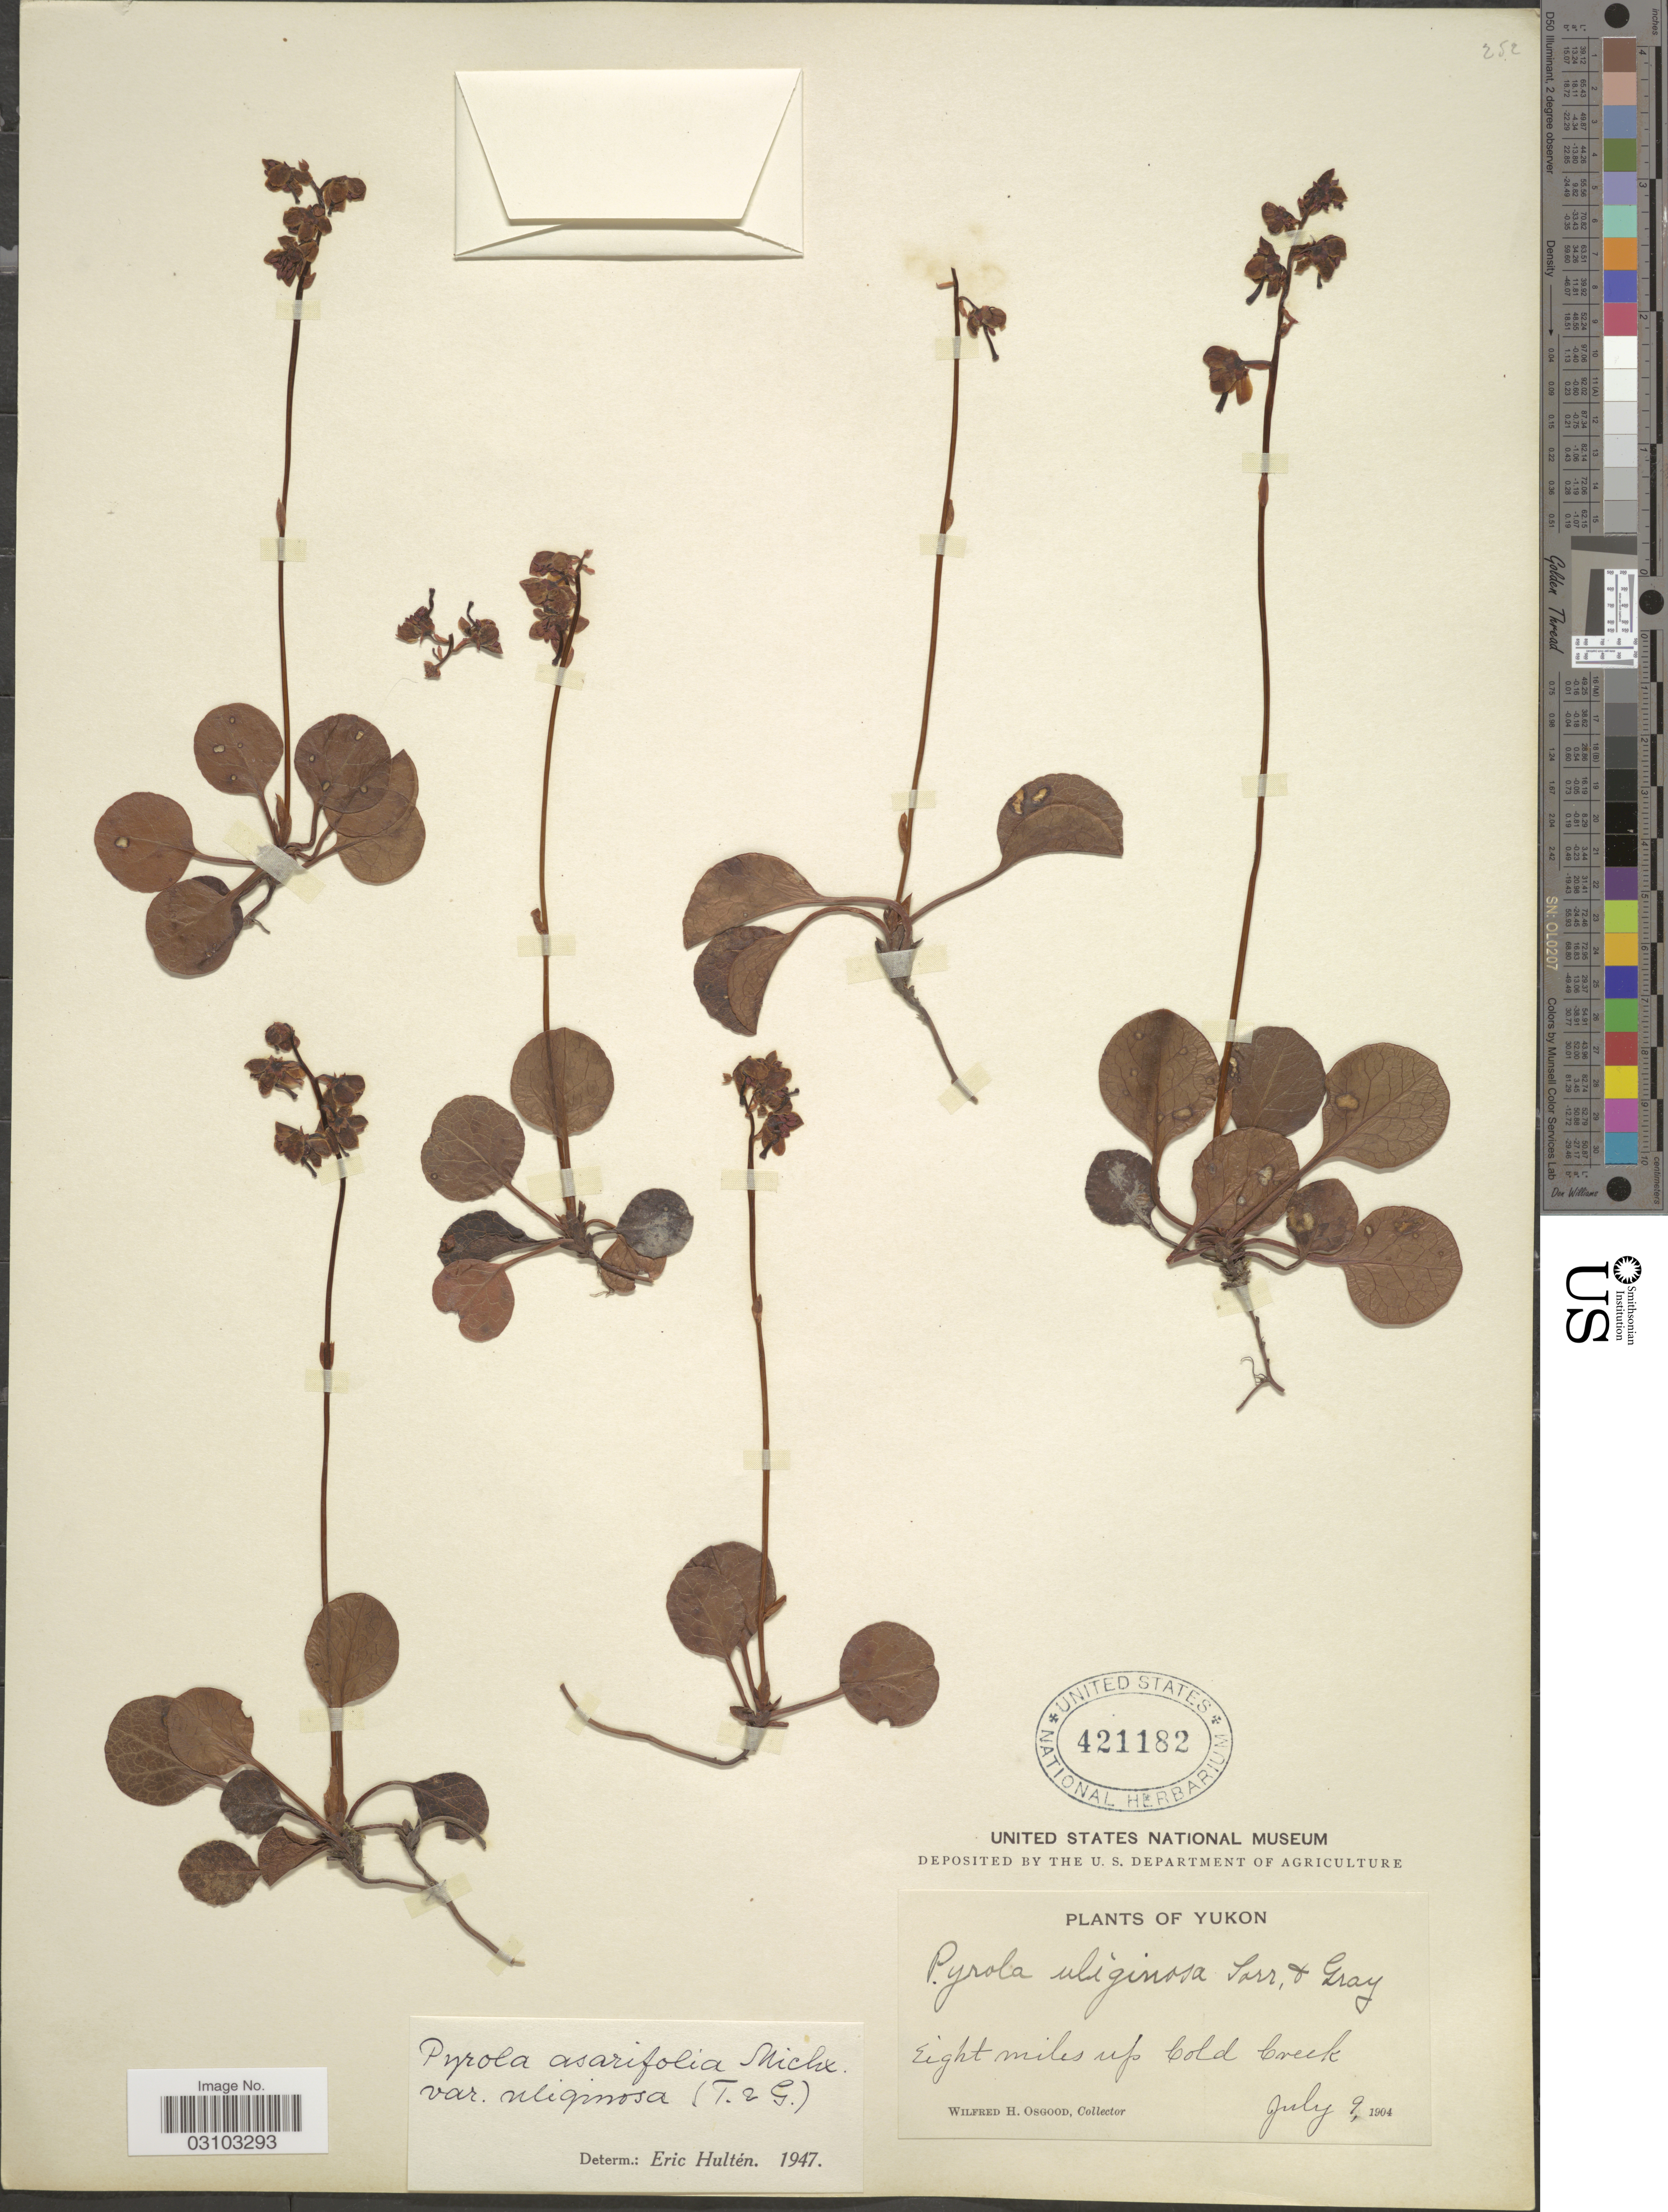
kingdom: Plantae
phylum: Tracheophyta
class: Magnoliopsida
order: Ericales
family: Ericaceae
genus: Pyrola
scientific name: Pyrola asarifolia var. uliginosa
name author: (Torr. & A. Gray) A. Gray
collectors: W. Osgood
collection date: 1904-07-09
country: Canada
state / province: Yukon Territory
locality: Yukon, Eight miles up Cold Creek.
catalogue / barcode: US 421182